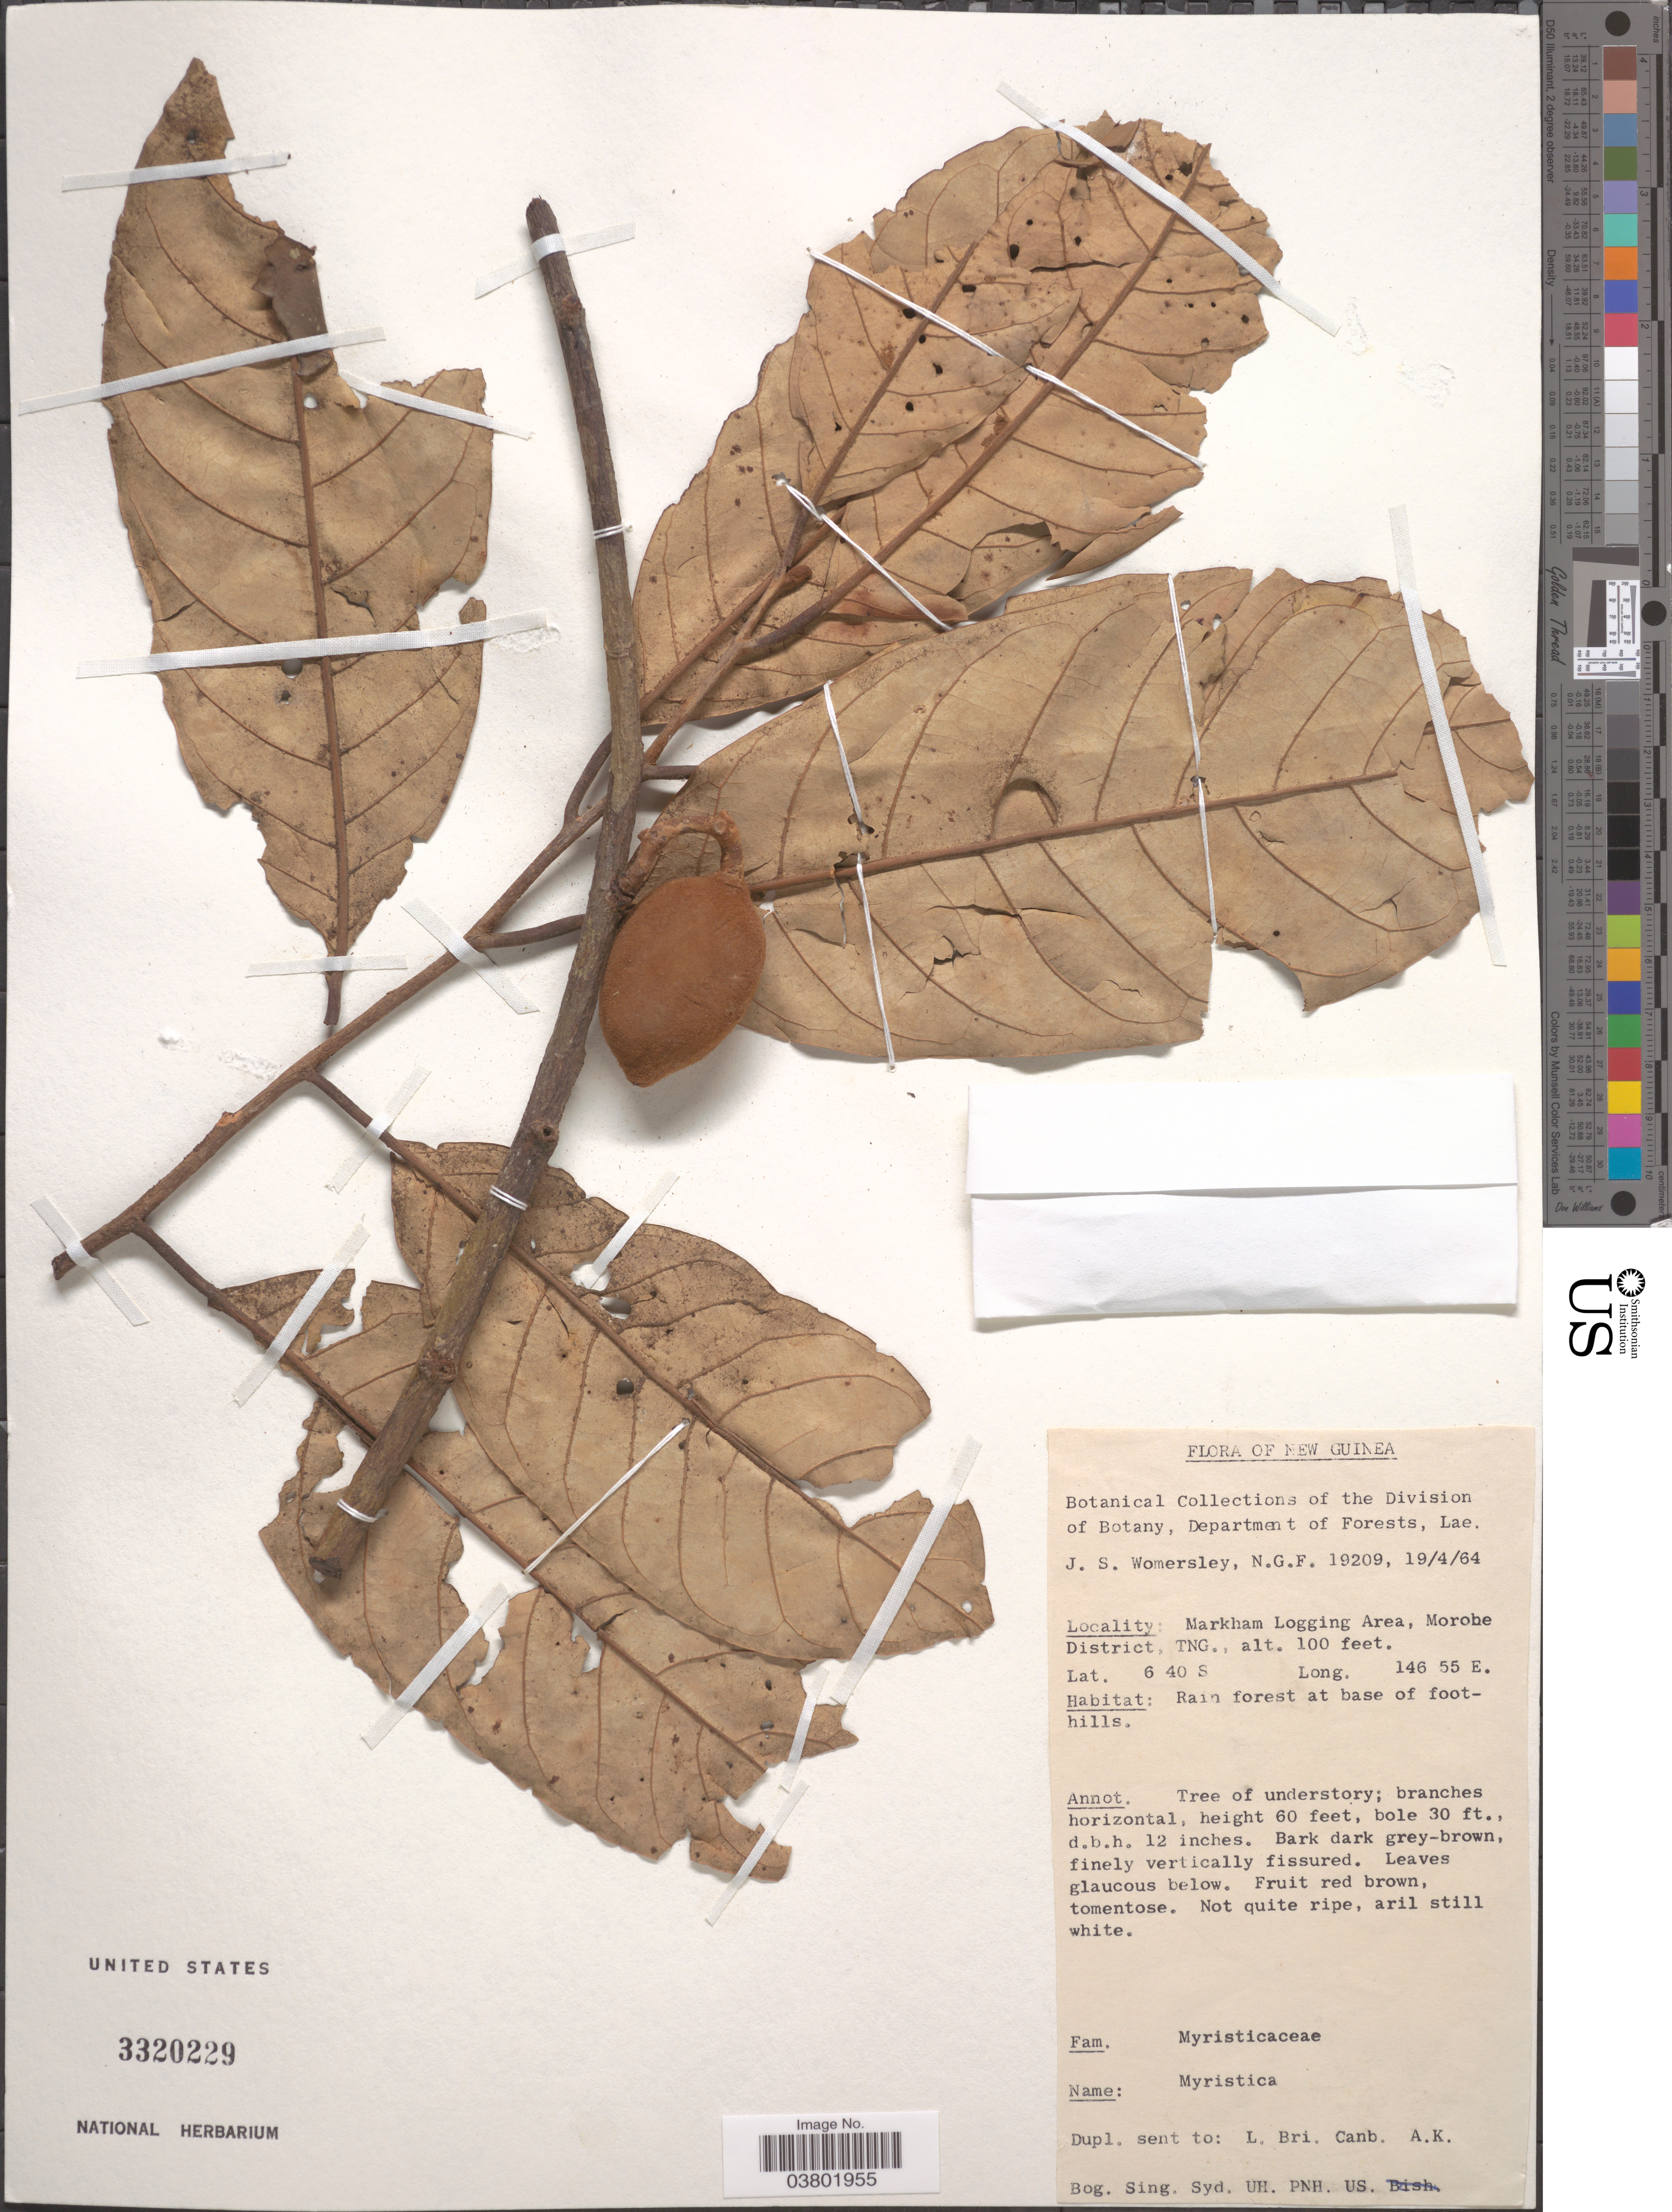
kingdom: Plantae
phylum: Tracheophyta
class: Magnoliopsida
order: Magnoliales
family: Myristicaceae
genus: Myristica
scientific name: Myristica sp.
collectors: J. S. Womersley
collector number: N.G.F. 19209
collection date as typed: Transcribed d/m/y: 19/4/64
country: Papua New Guinea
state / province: Morobe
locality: New Guinea. Markham Logging Area, Morobe District, TNG.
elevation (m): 30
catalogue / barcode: US 3320229